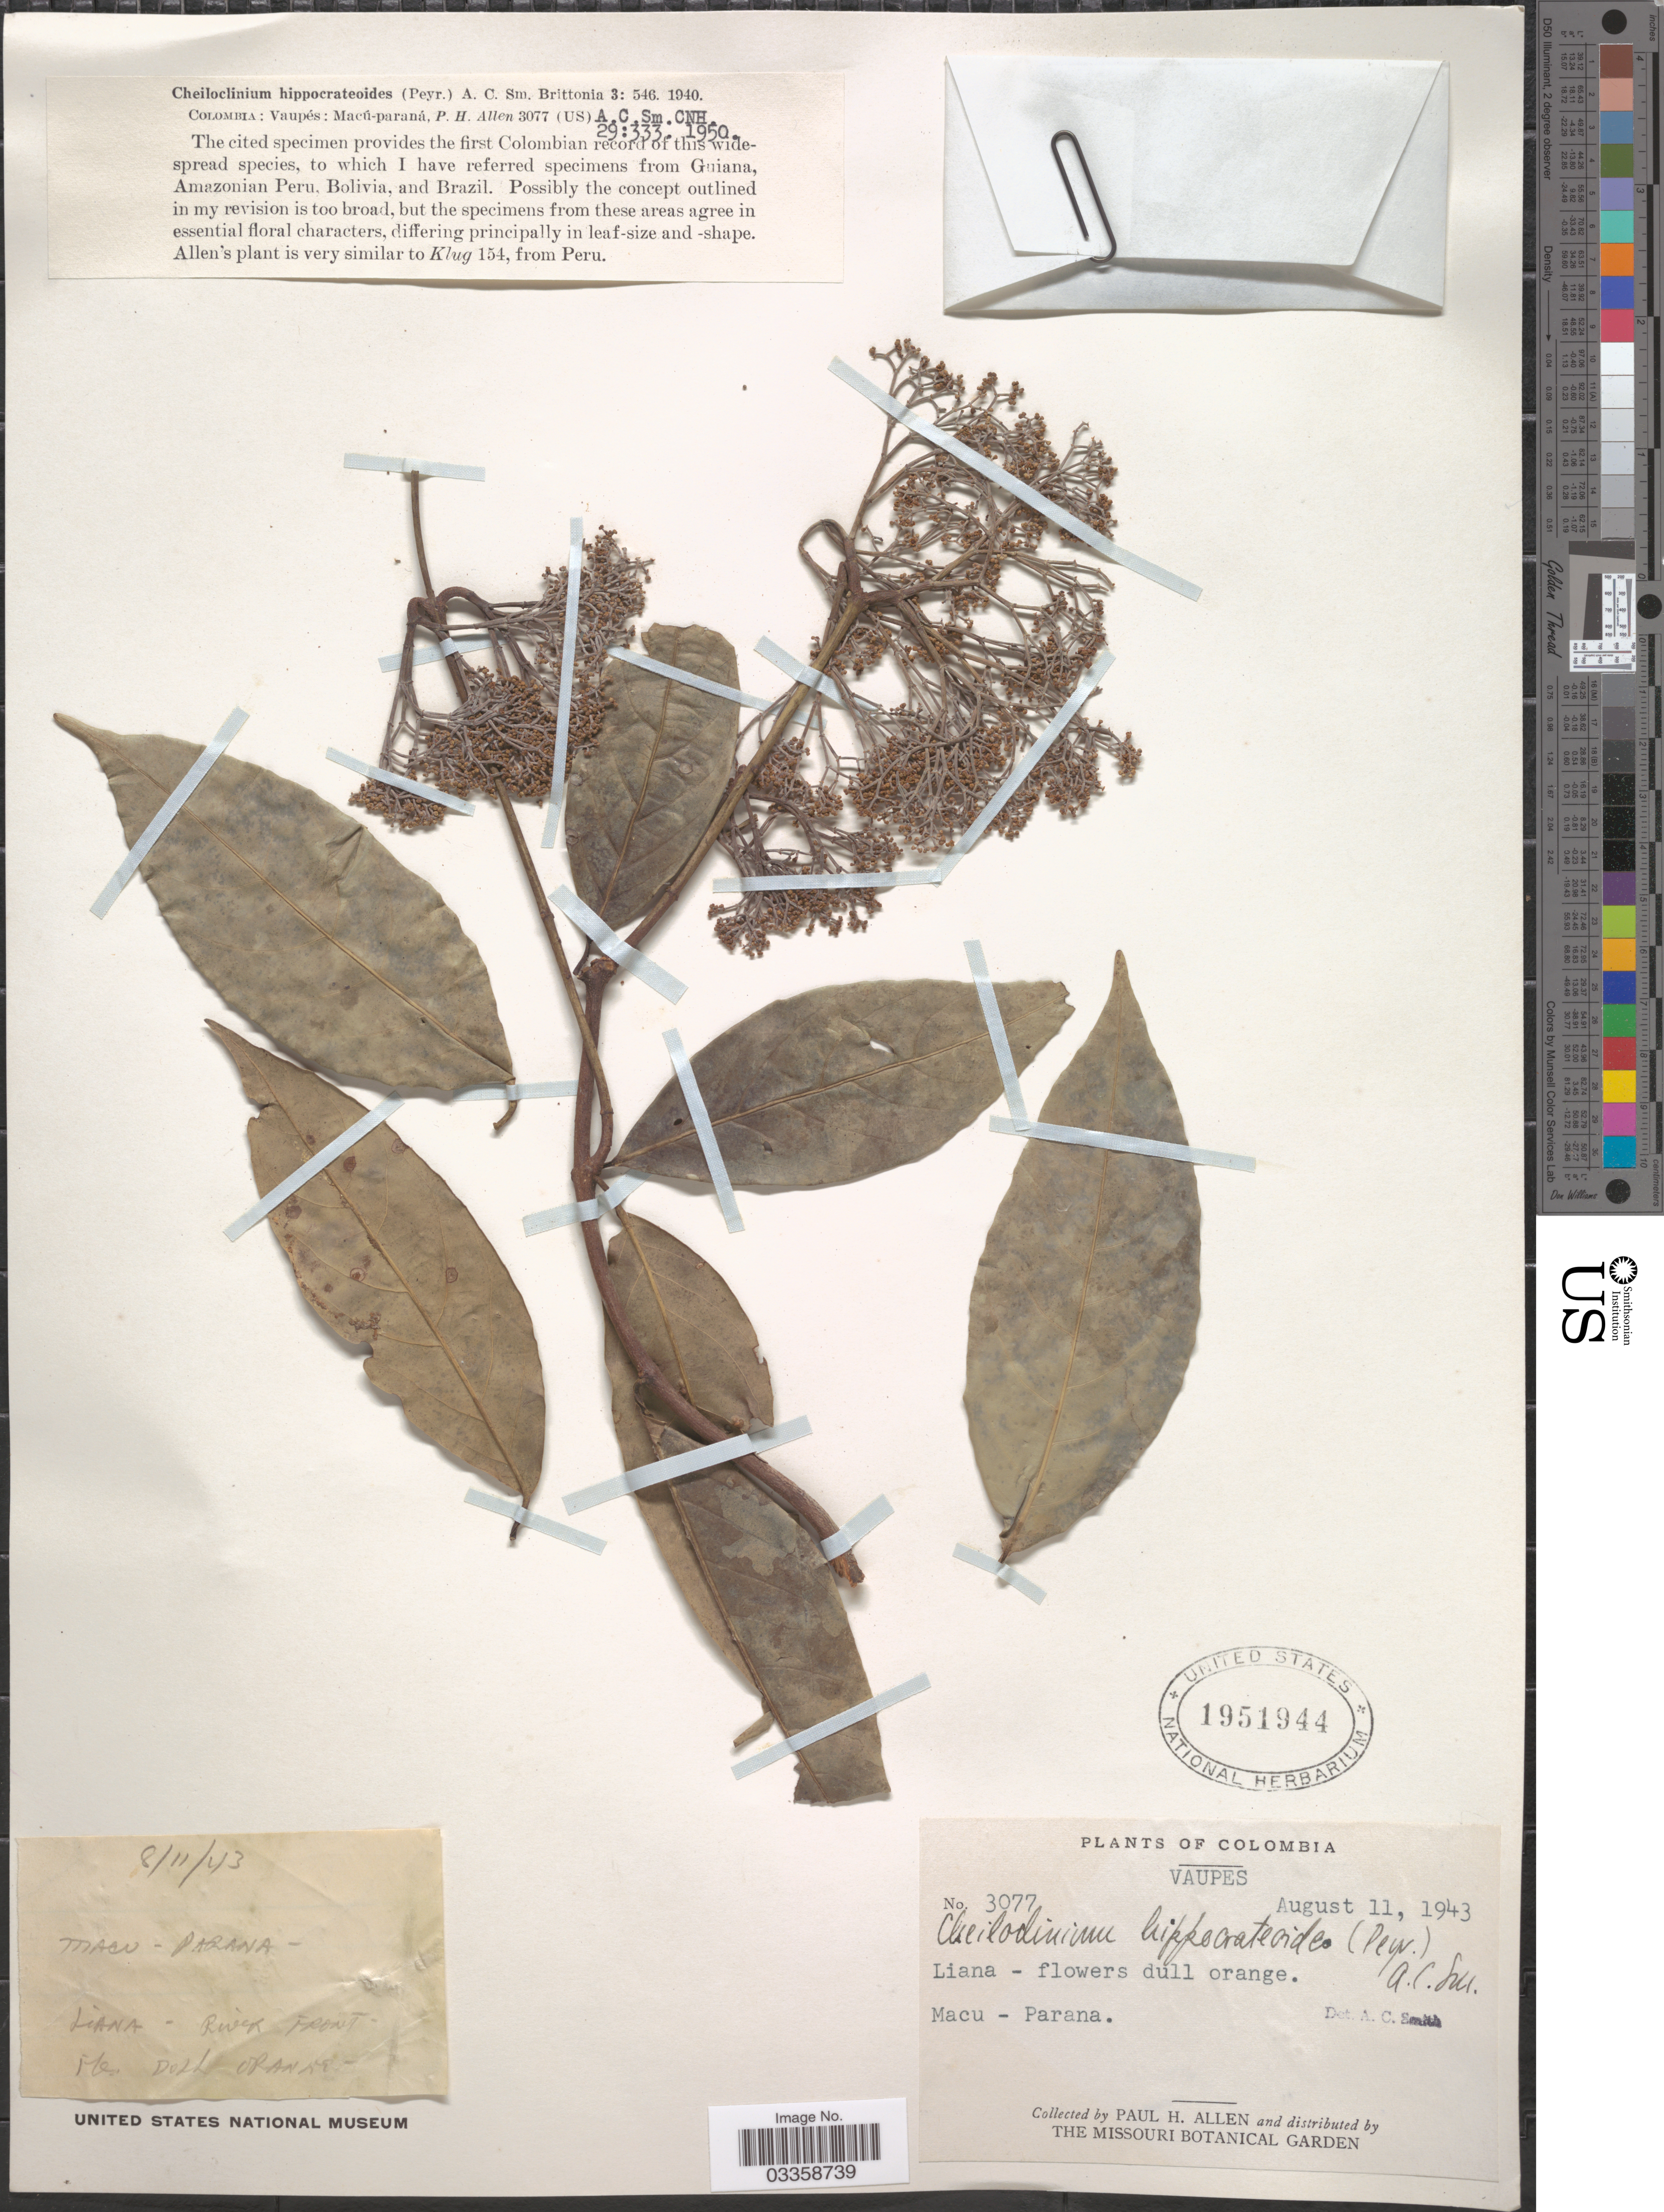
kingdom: Plantae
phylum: Tracheophyta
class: Magnoliopsida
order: Celastrales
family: Celastraceae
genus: Cheiloclinium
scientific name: Cheiloclinium hippocrateoides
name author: (Peyr.) A.C. Sm.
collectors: P. H. Allen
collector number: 3077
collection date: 1943-08-11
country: Colombia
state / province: Vaupés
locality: Macu - Parana.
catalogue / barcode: US 1951944